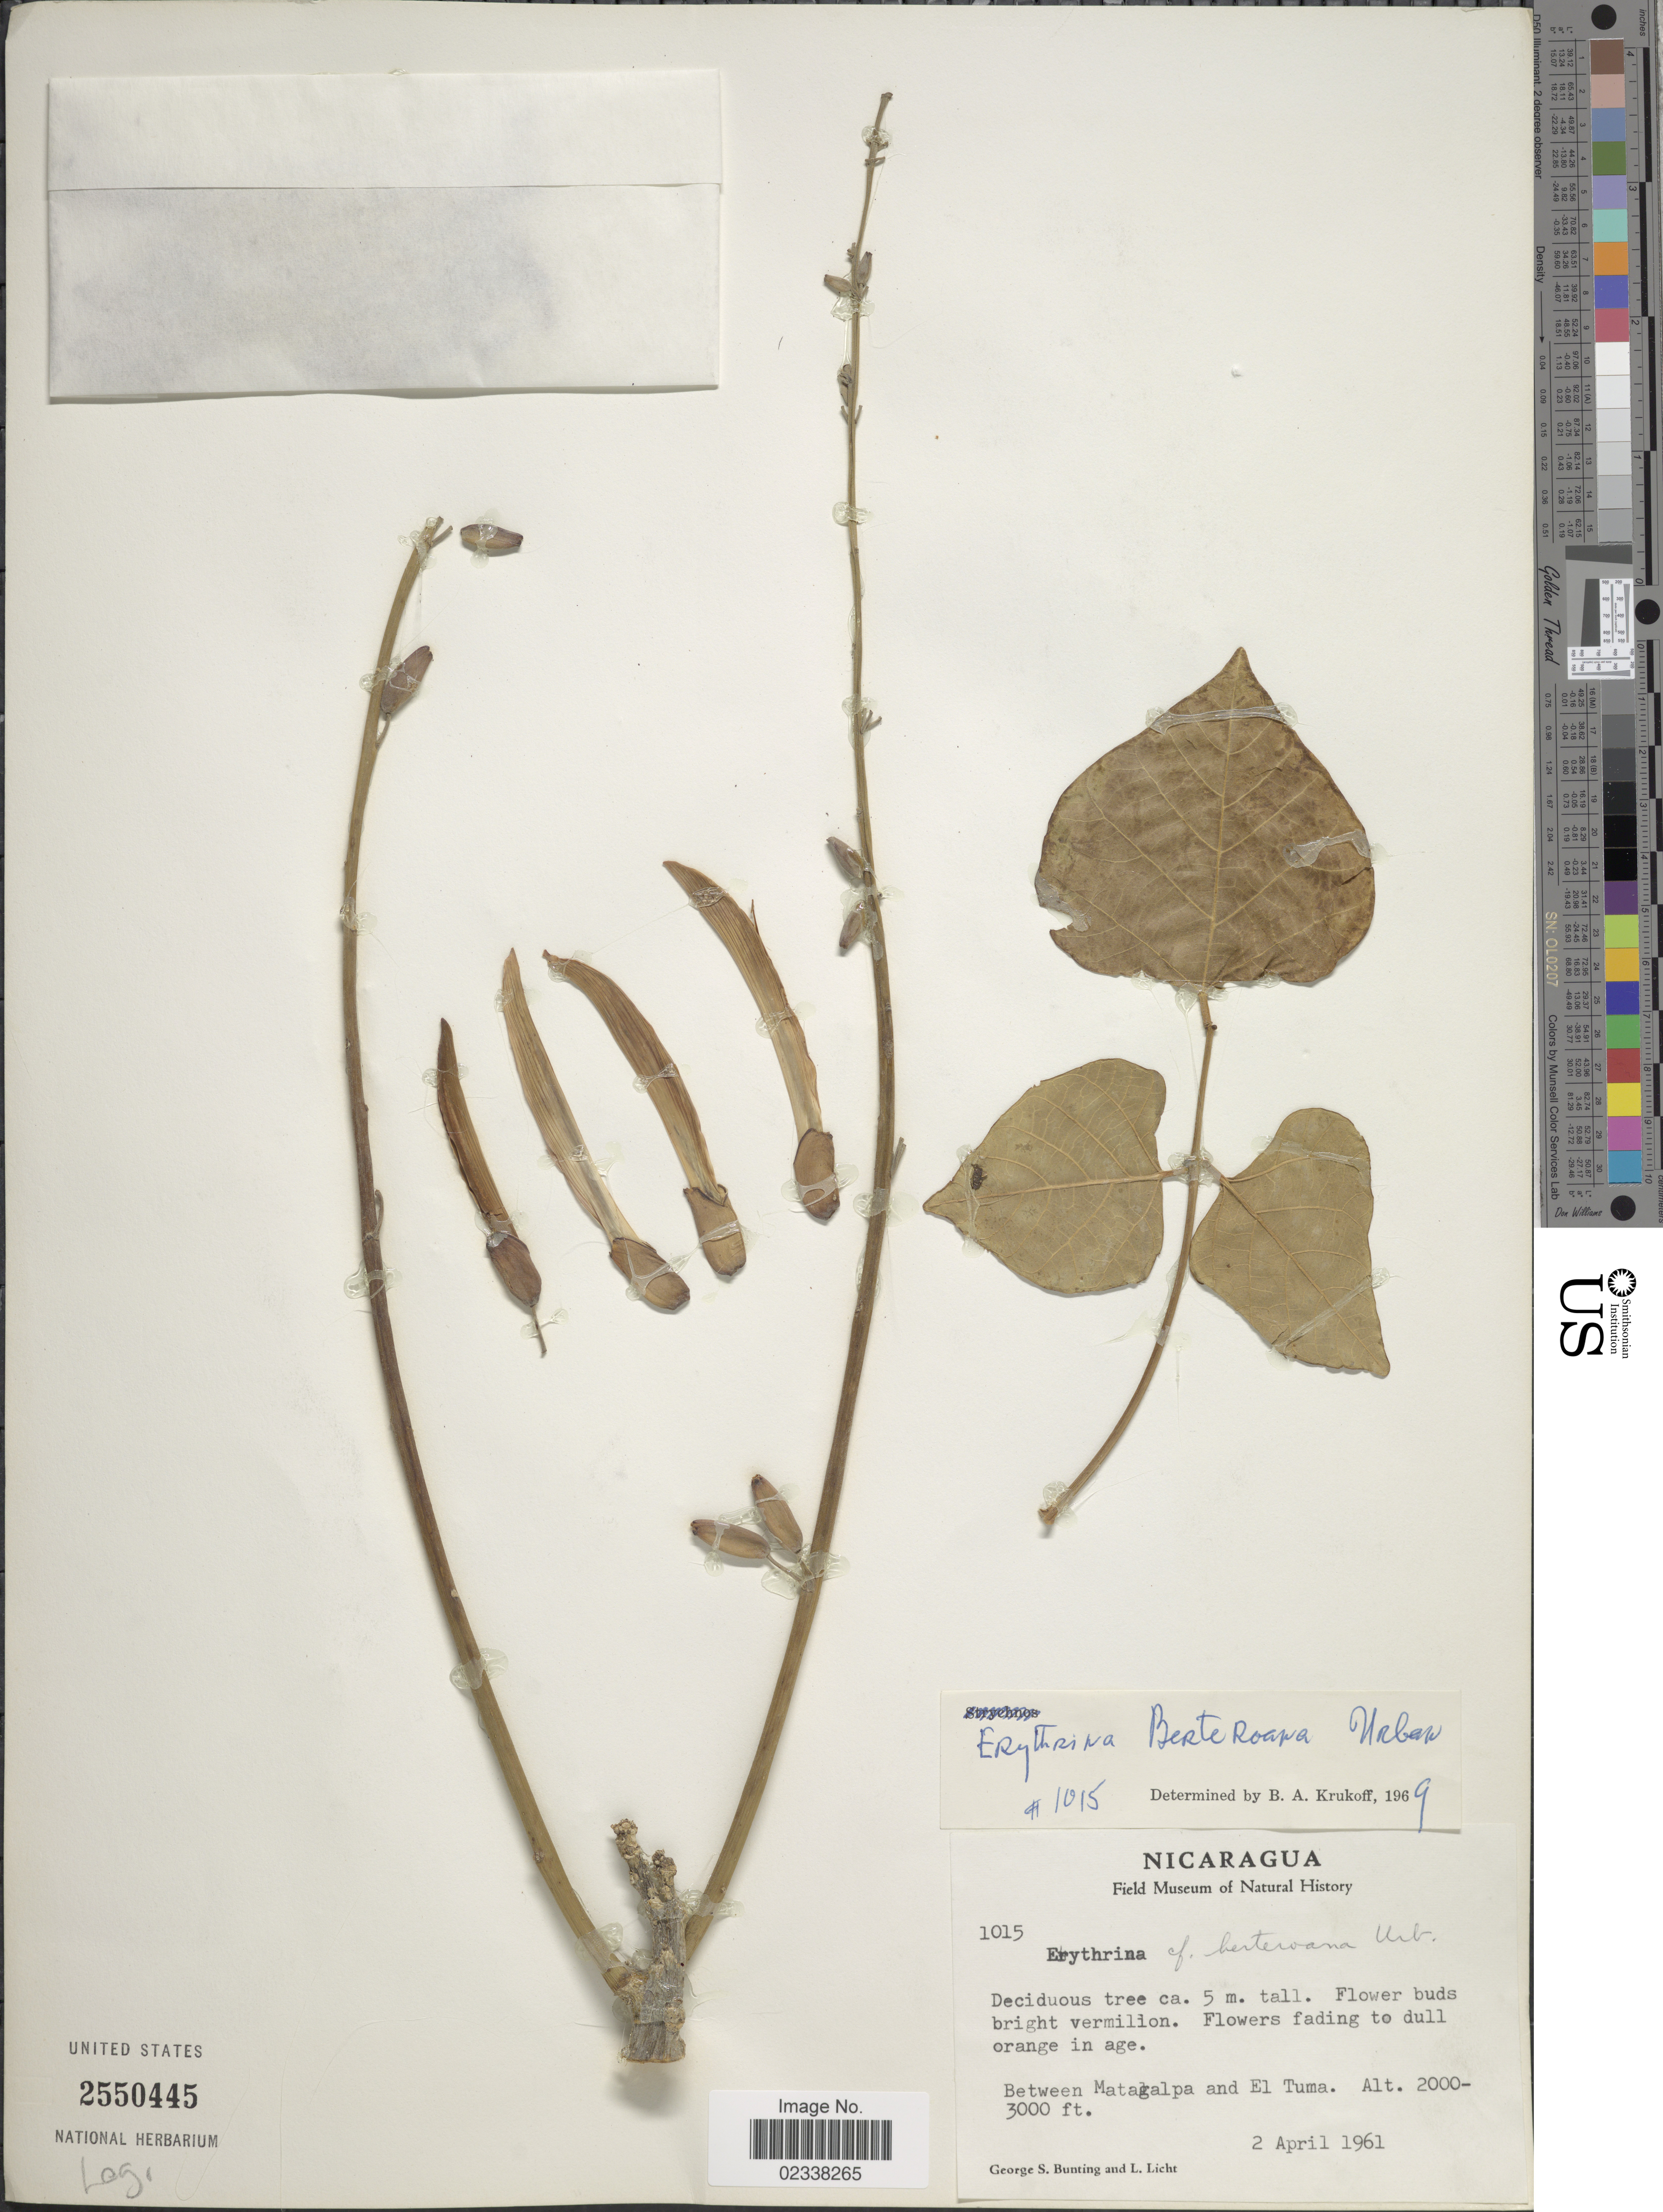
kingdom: Plantae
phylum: Tracheophyta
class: Magnoliopsida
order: Fabales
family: Fabaceae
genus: Erythrina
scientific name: Erythrina berteroana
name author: Urb.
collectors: G. S. Bunting & L. Licht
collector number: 1015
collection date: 1961-04-02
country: Nicaragua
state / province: Matagalpa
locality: Between Matagalpa and El Tuma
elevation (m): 610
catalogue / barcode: US 2550445